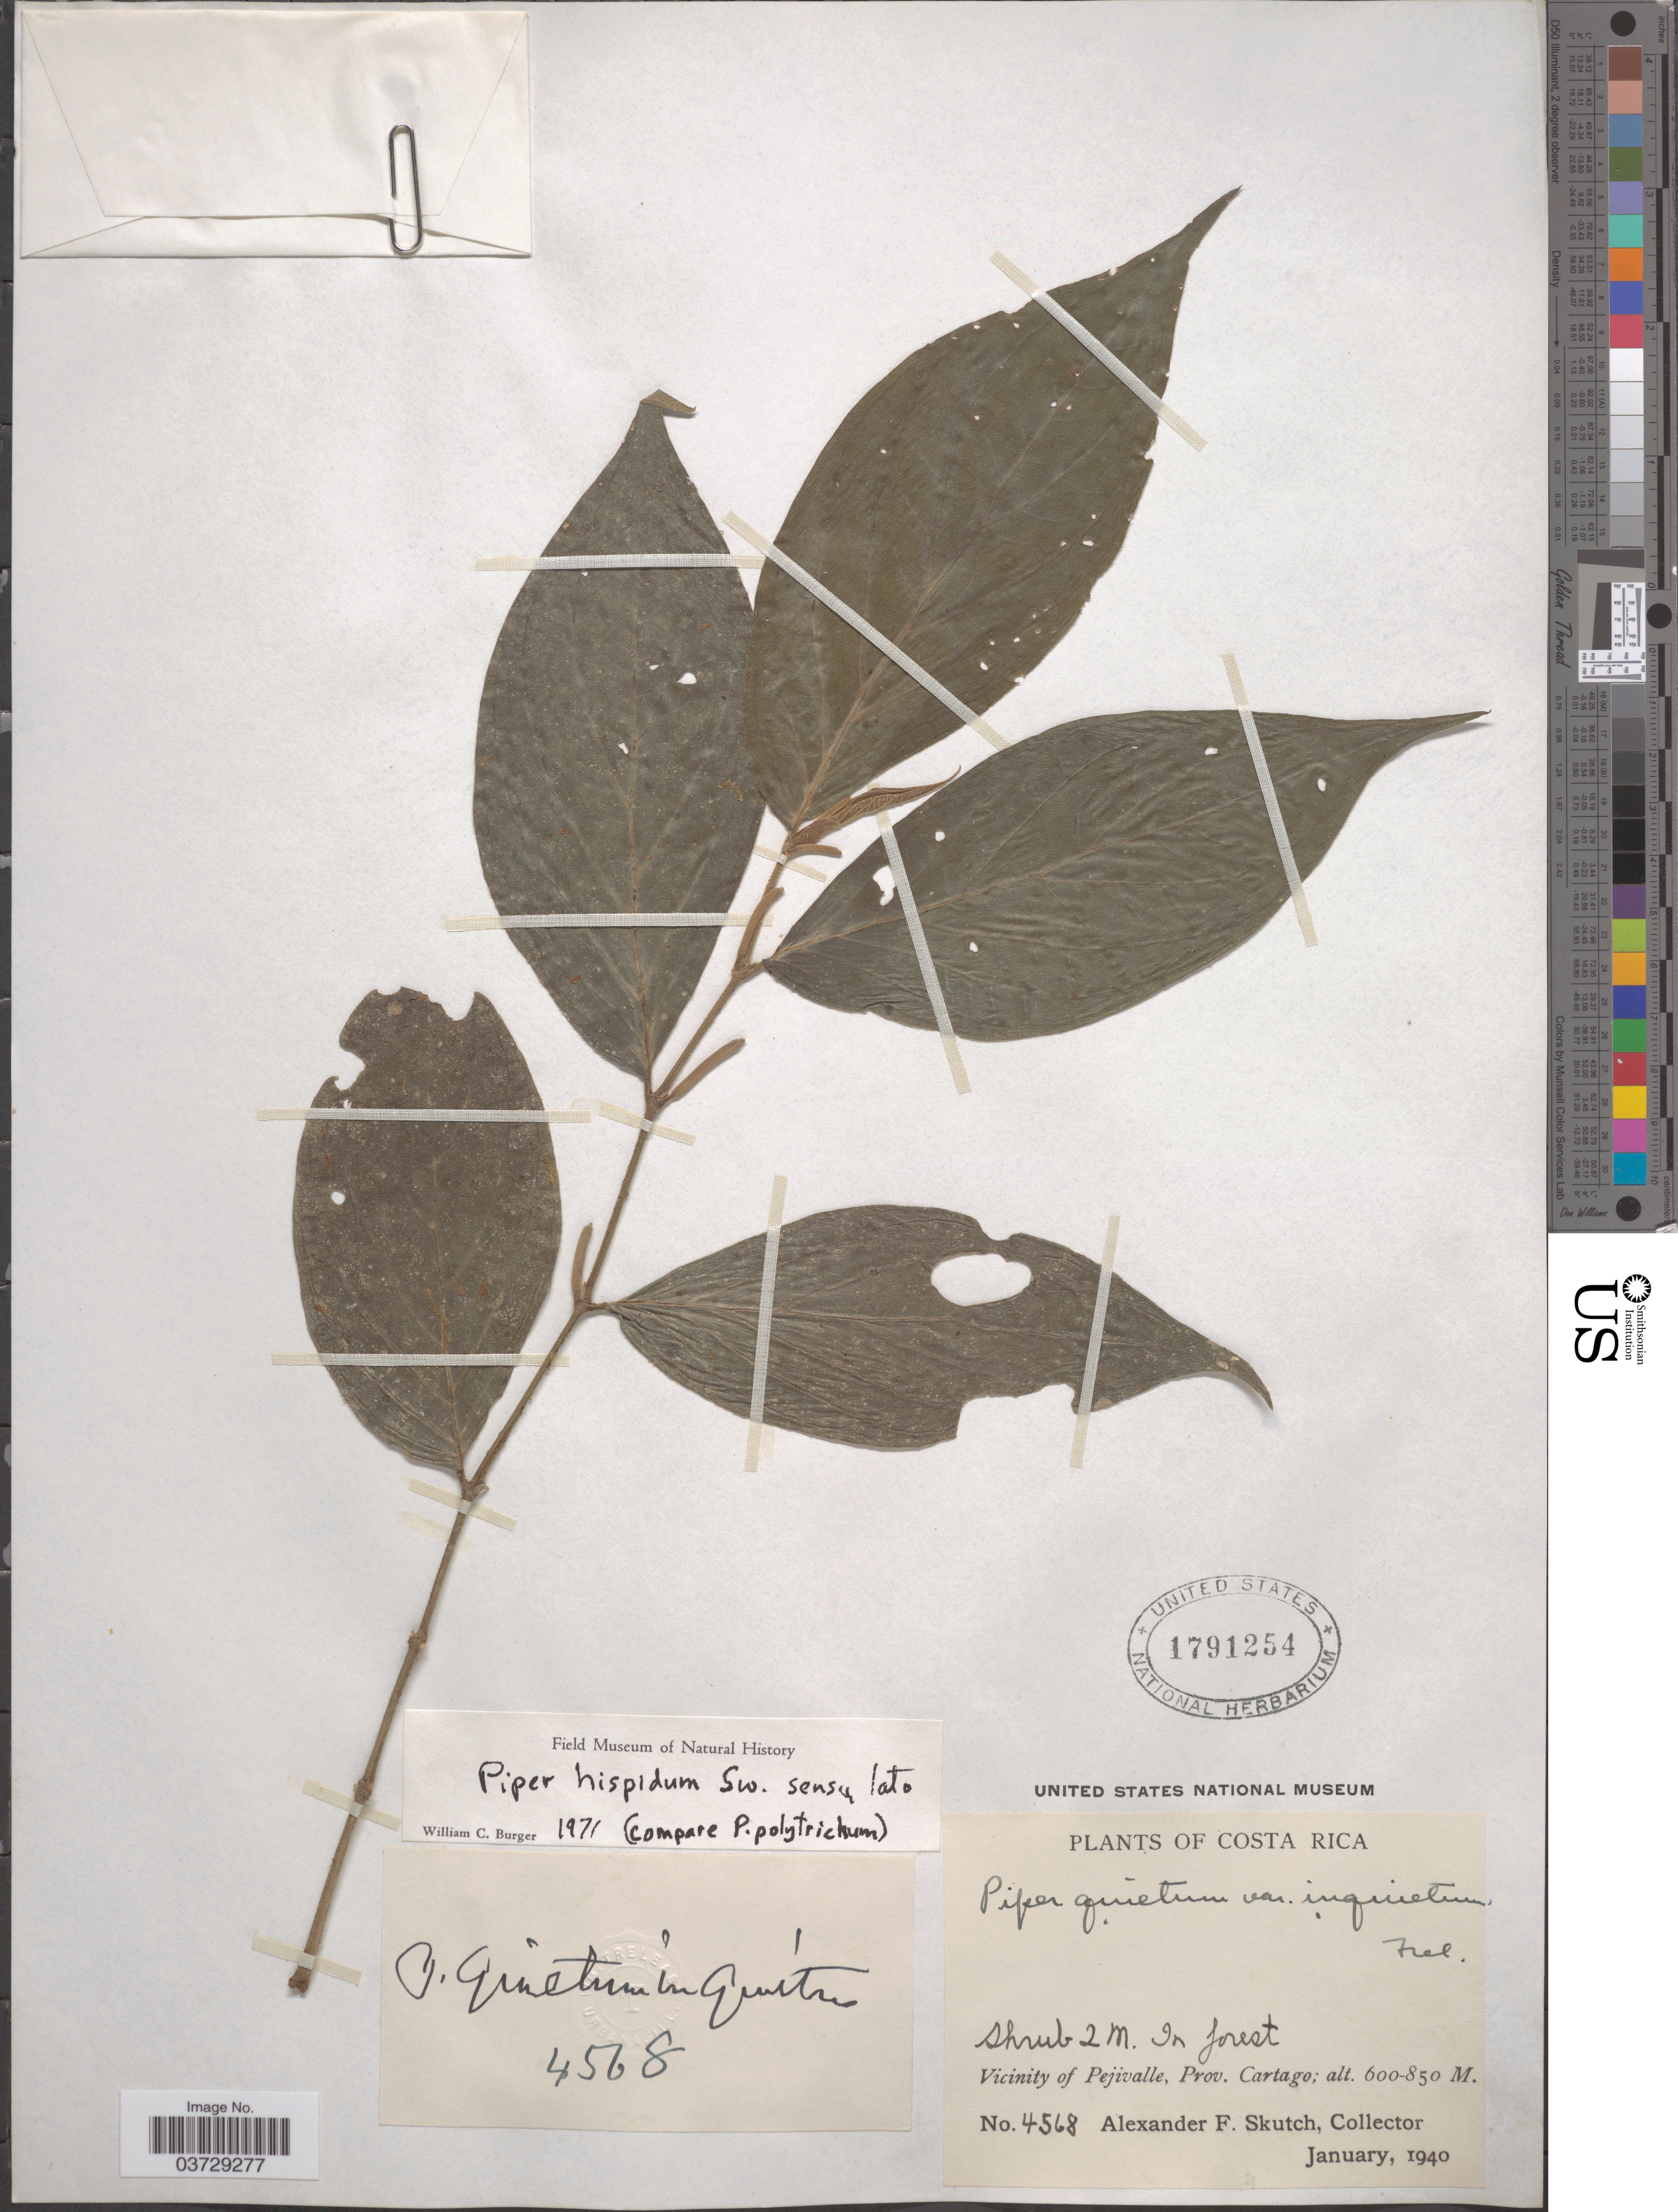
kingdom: Plantae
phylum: Tracheophyta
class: Magnoliopsida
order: Piperales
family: Piperaceae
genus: Piper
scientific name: Piper hispidum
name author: Sw.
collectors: A. F. Skutch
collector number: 4568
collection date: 1940-01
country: Costa Rica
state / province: Cartago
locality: Vicinity of Pejivalle.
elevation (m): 600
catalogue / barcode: US 1791254